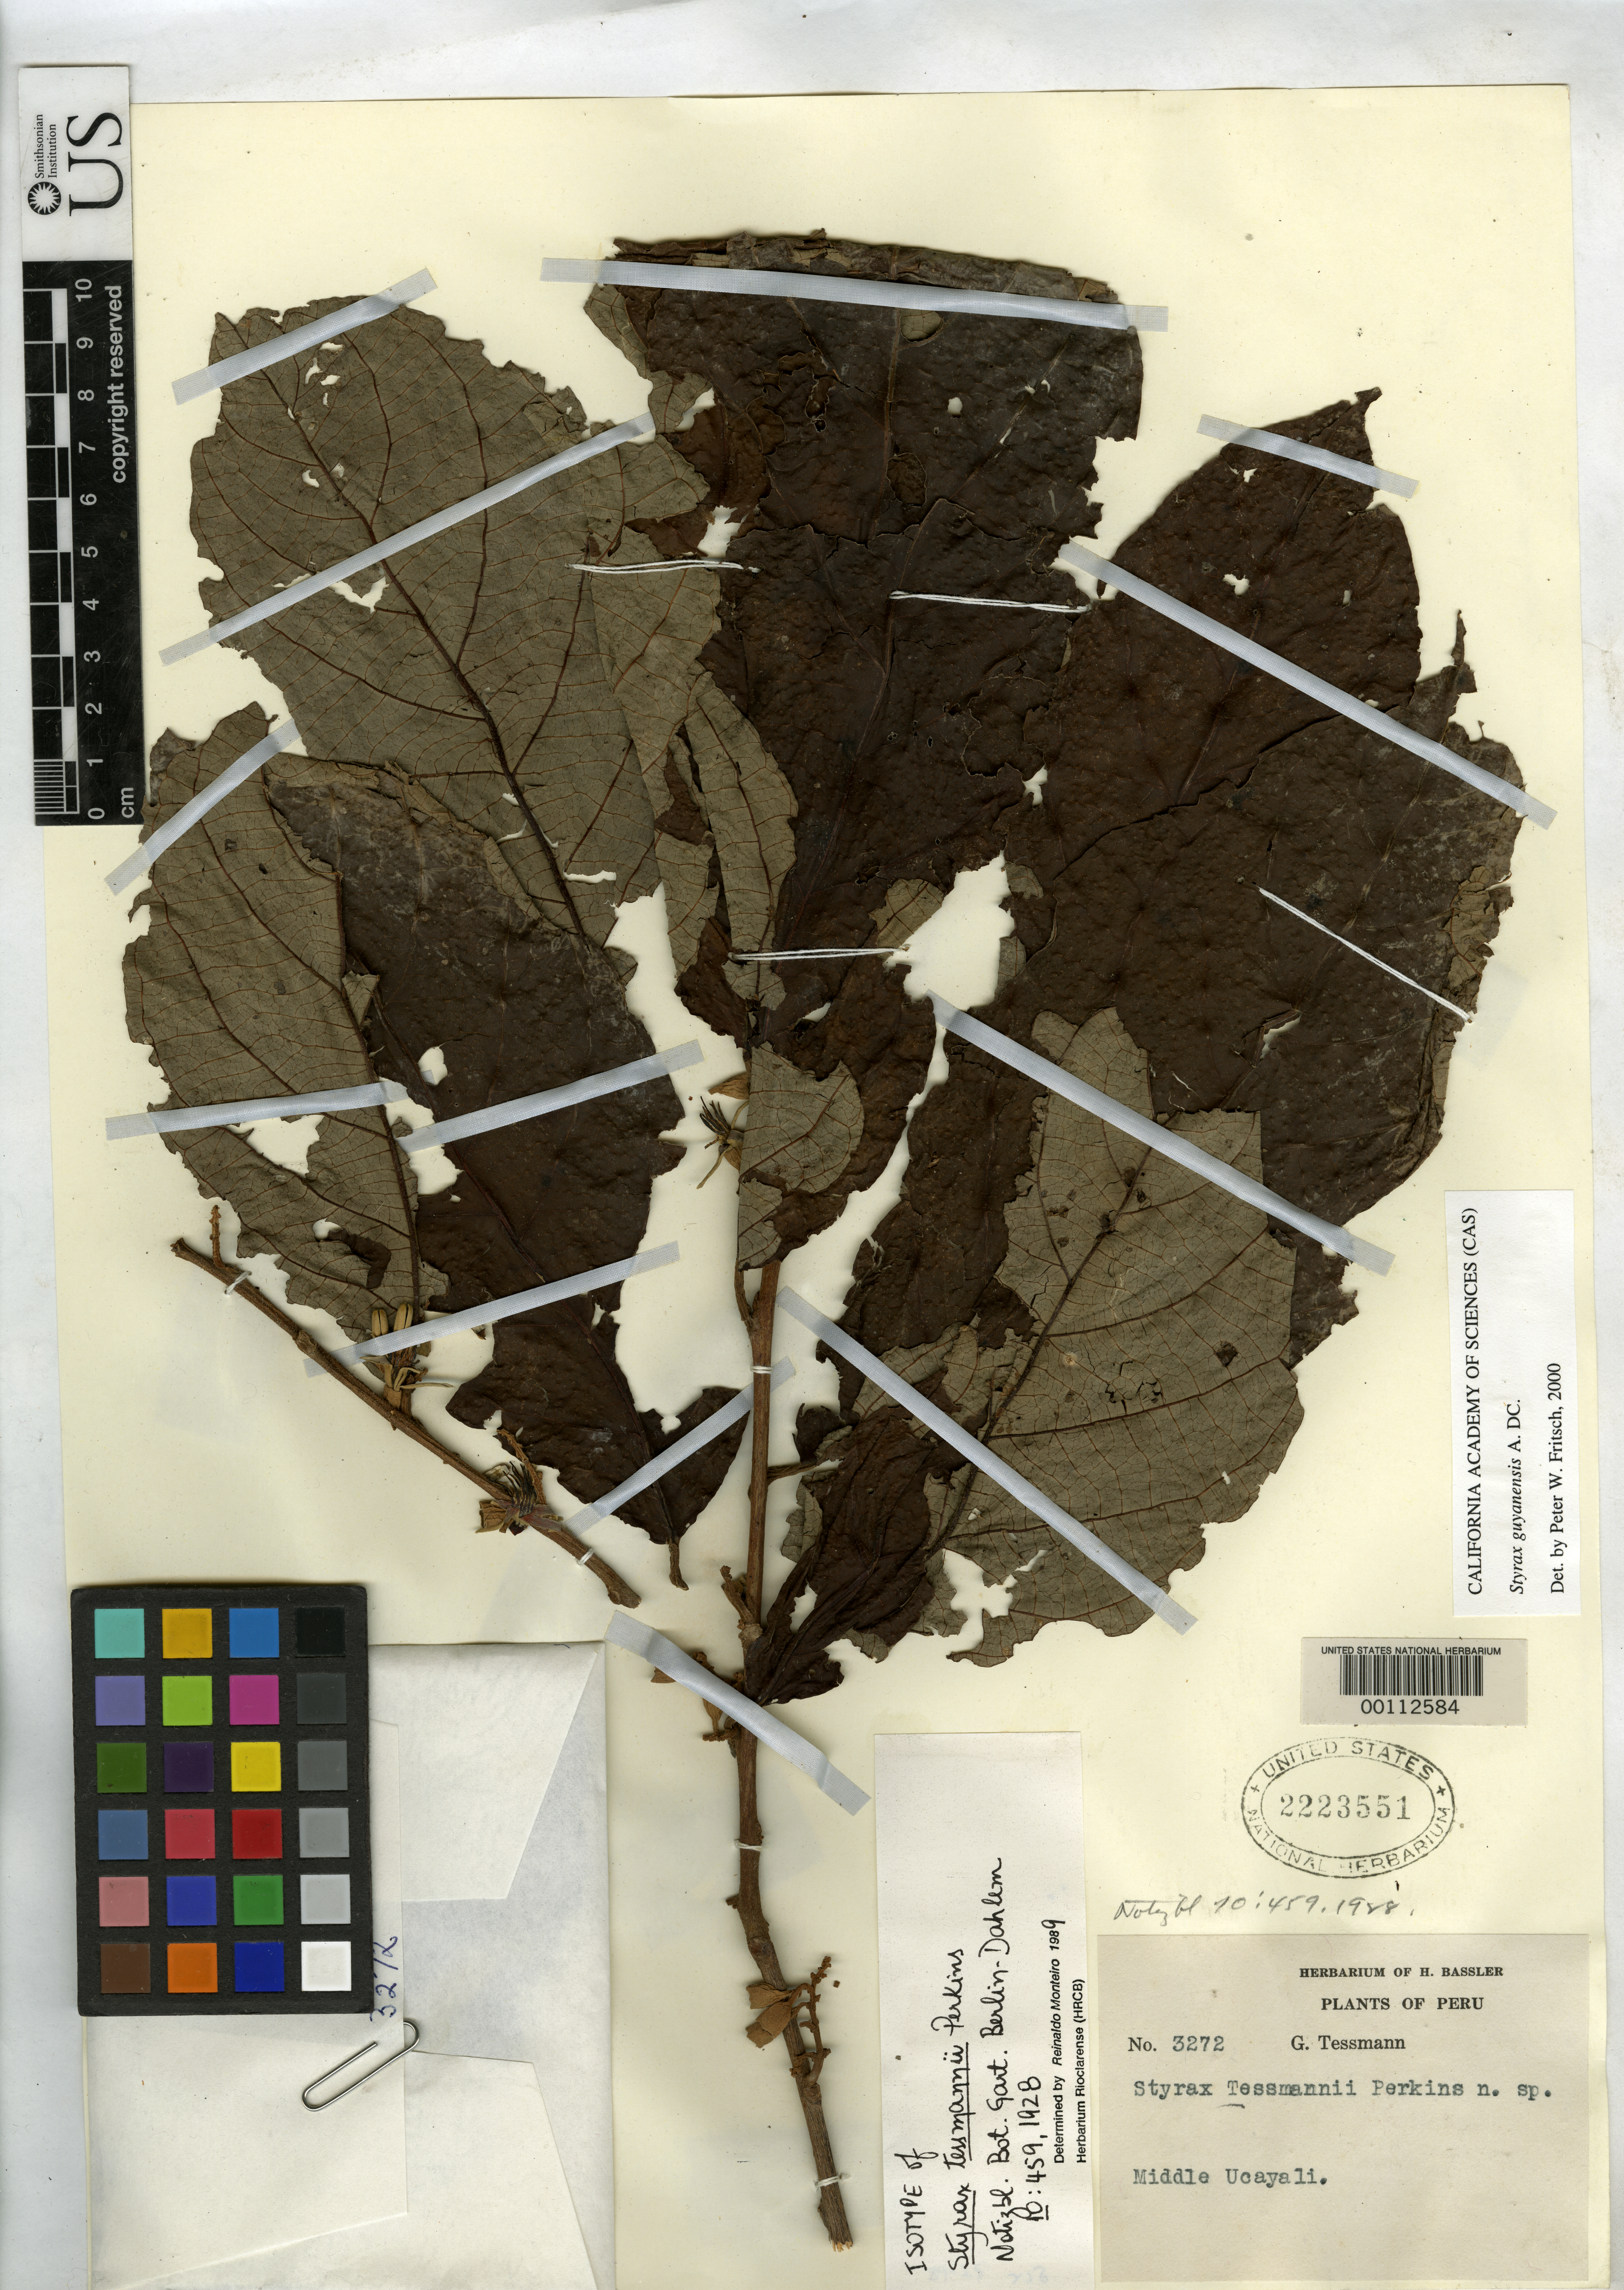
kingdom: Plantae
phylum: Tracheophyta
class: Magnoliopsida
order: Ericales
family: Styracaceae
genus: Styrax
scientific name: Styrax tessmannii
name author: Perkins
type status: Isotype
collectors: G. Tessmann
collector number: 3272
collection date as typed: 23 Oct 1923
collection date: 1923-10-23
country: Peru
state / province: Loreto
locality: In the Ucayali River valley, Cashibo Playa.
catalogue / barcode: US 2223551